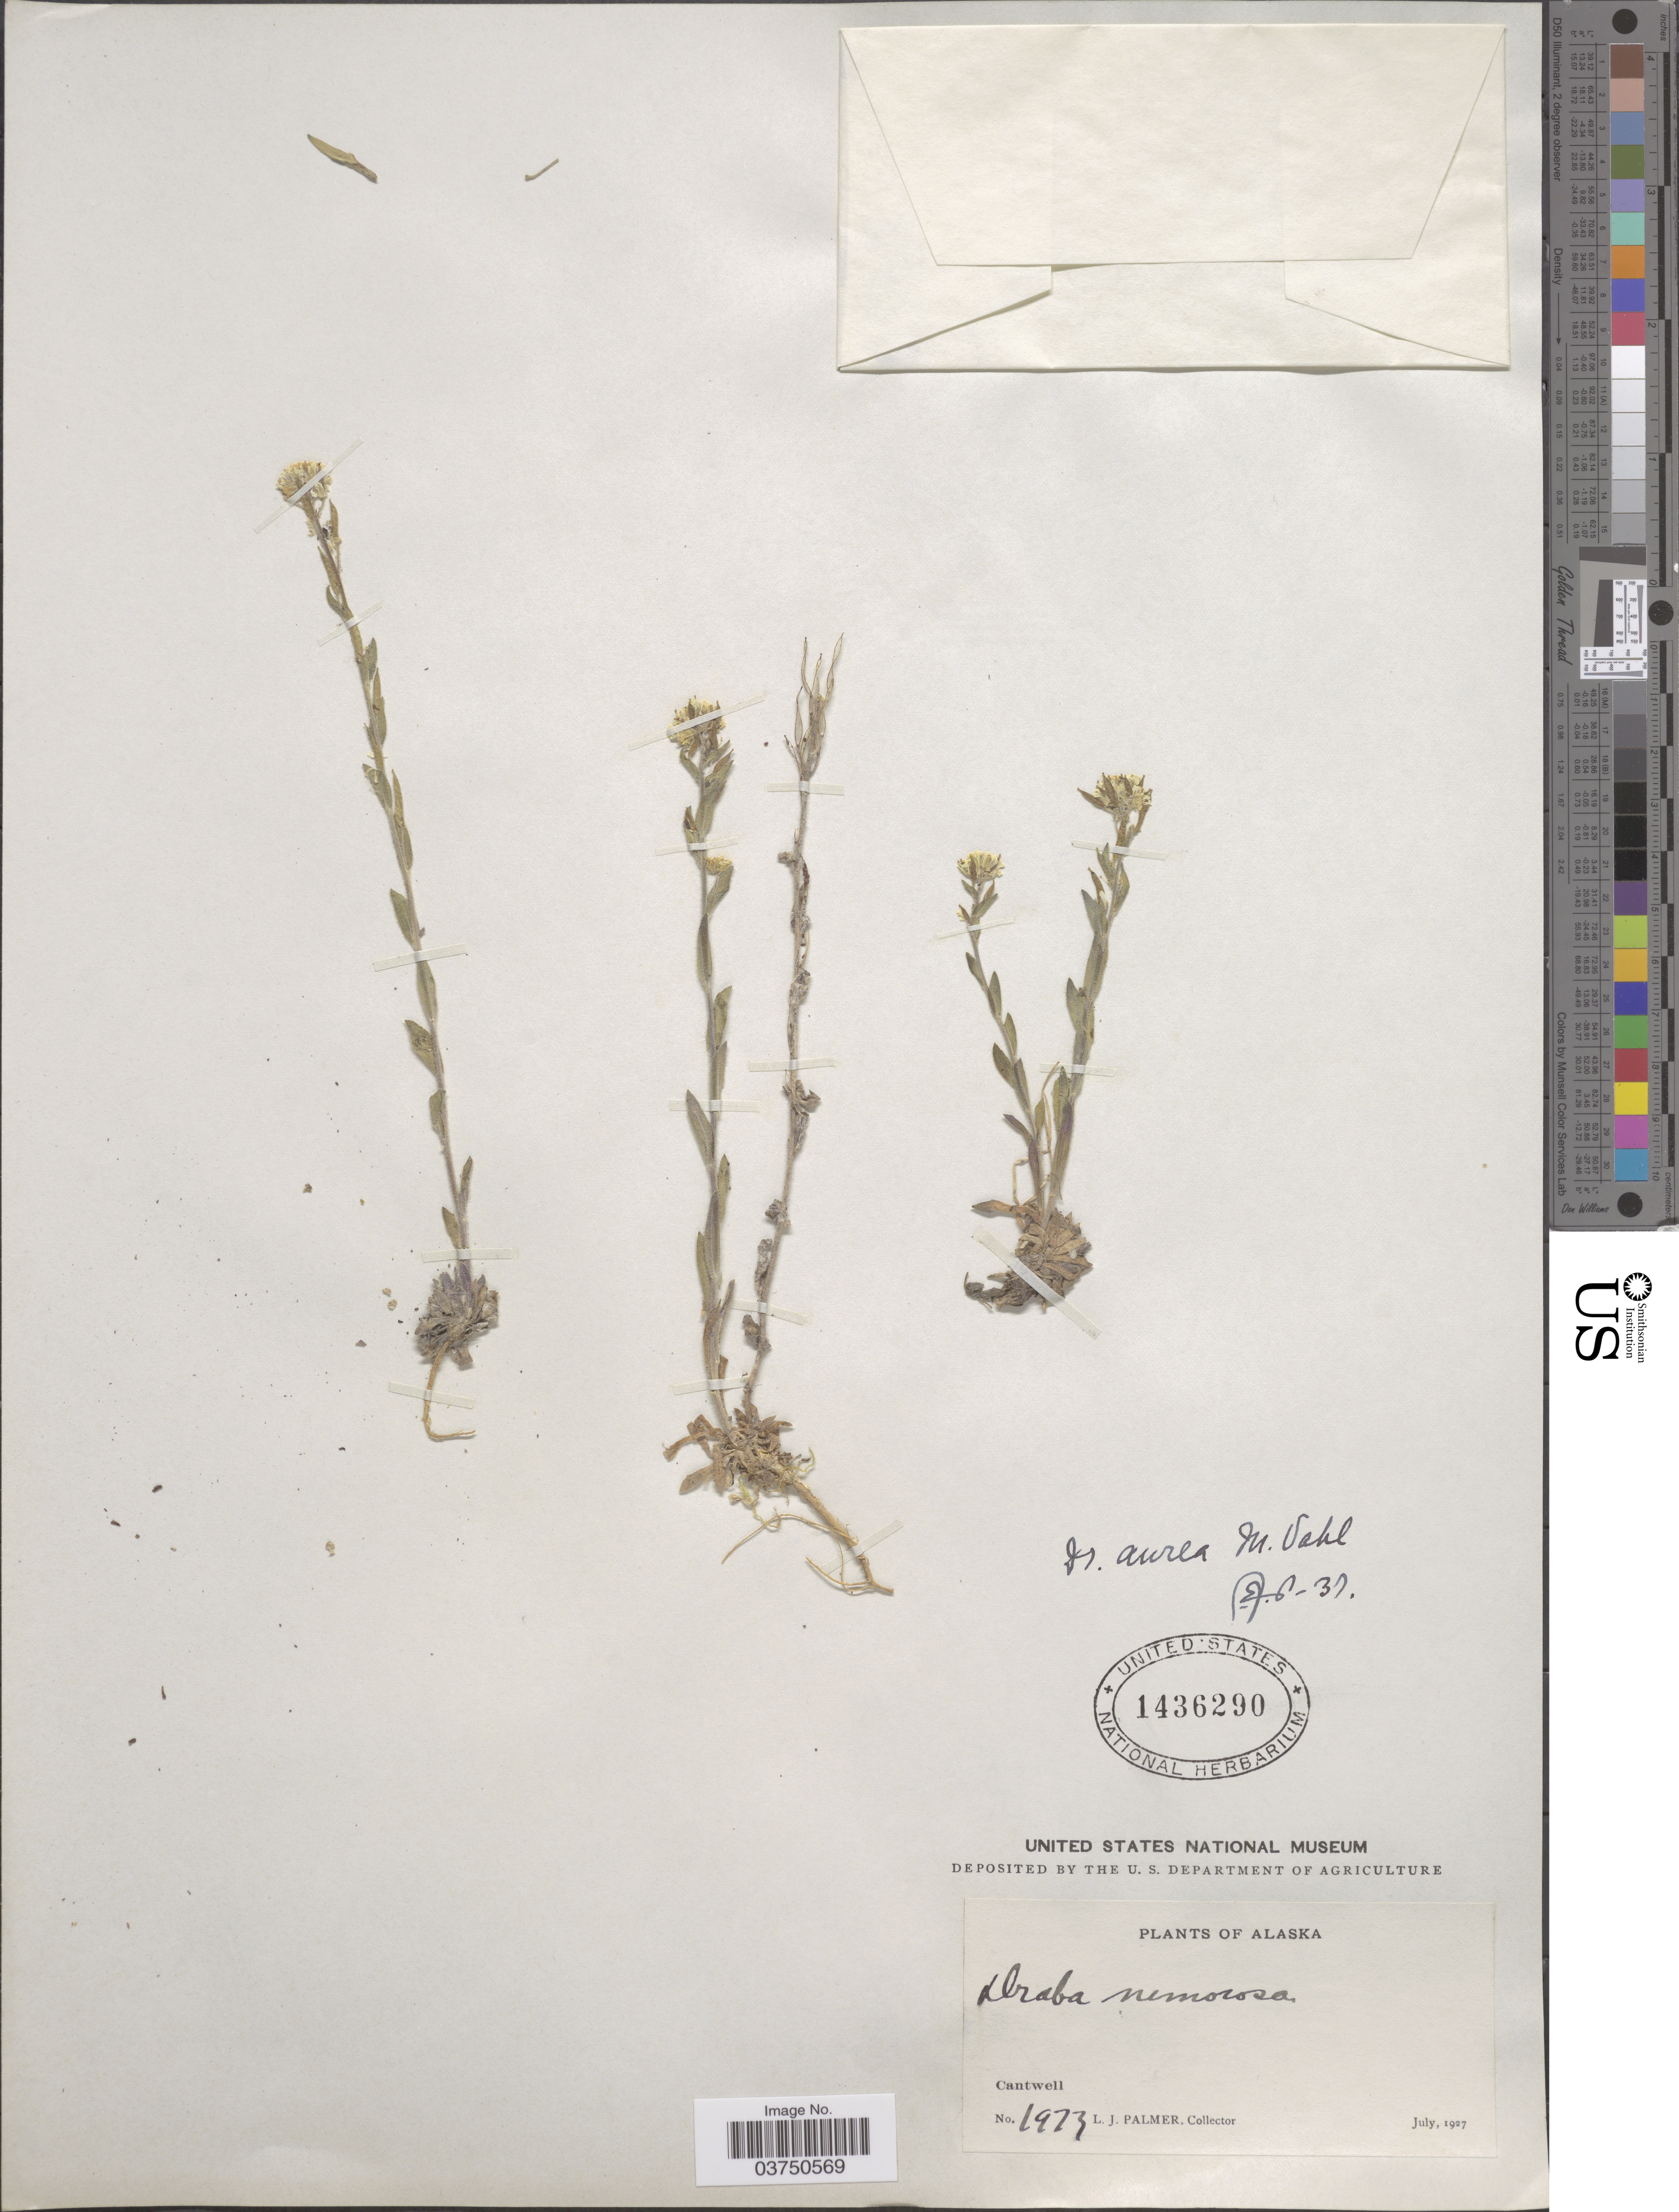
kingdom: Plantae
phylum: Tracheophyta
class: Magnoliopsida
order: Brassicales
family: Brassicaceae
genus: Draba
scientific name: Draba aurea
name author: Vahl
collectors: L. J. Palmer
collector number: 1973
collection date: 1927-07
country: United States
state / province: Alaska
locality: Cantwell.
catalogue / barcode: US 1436290